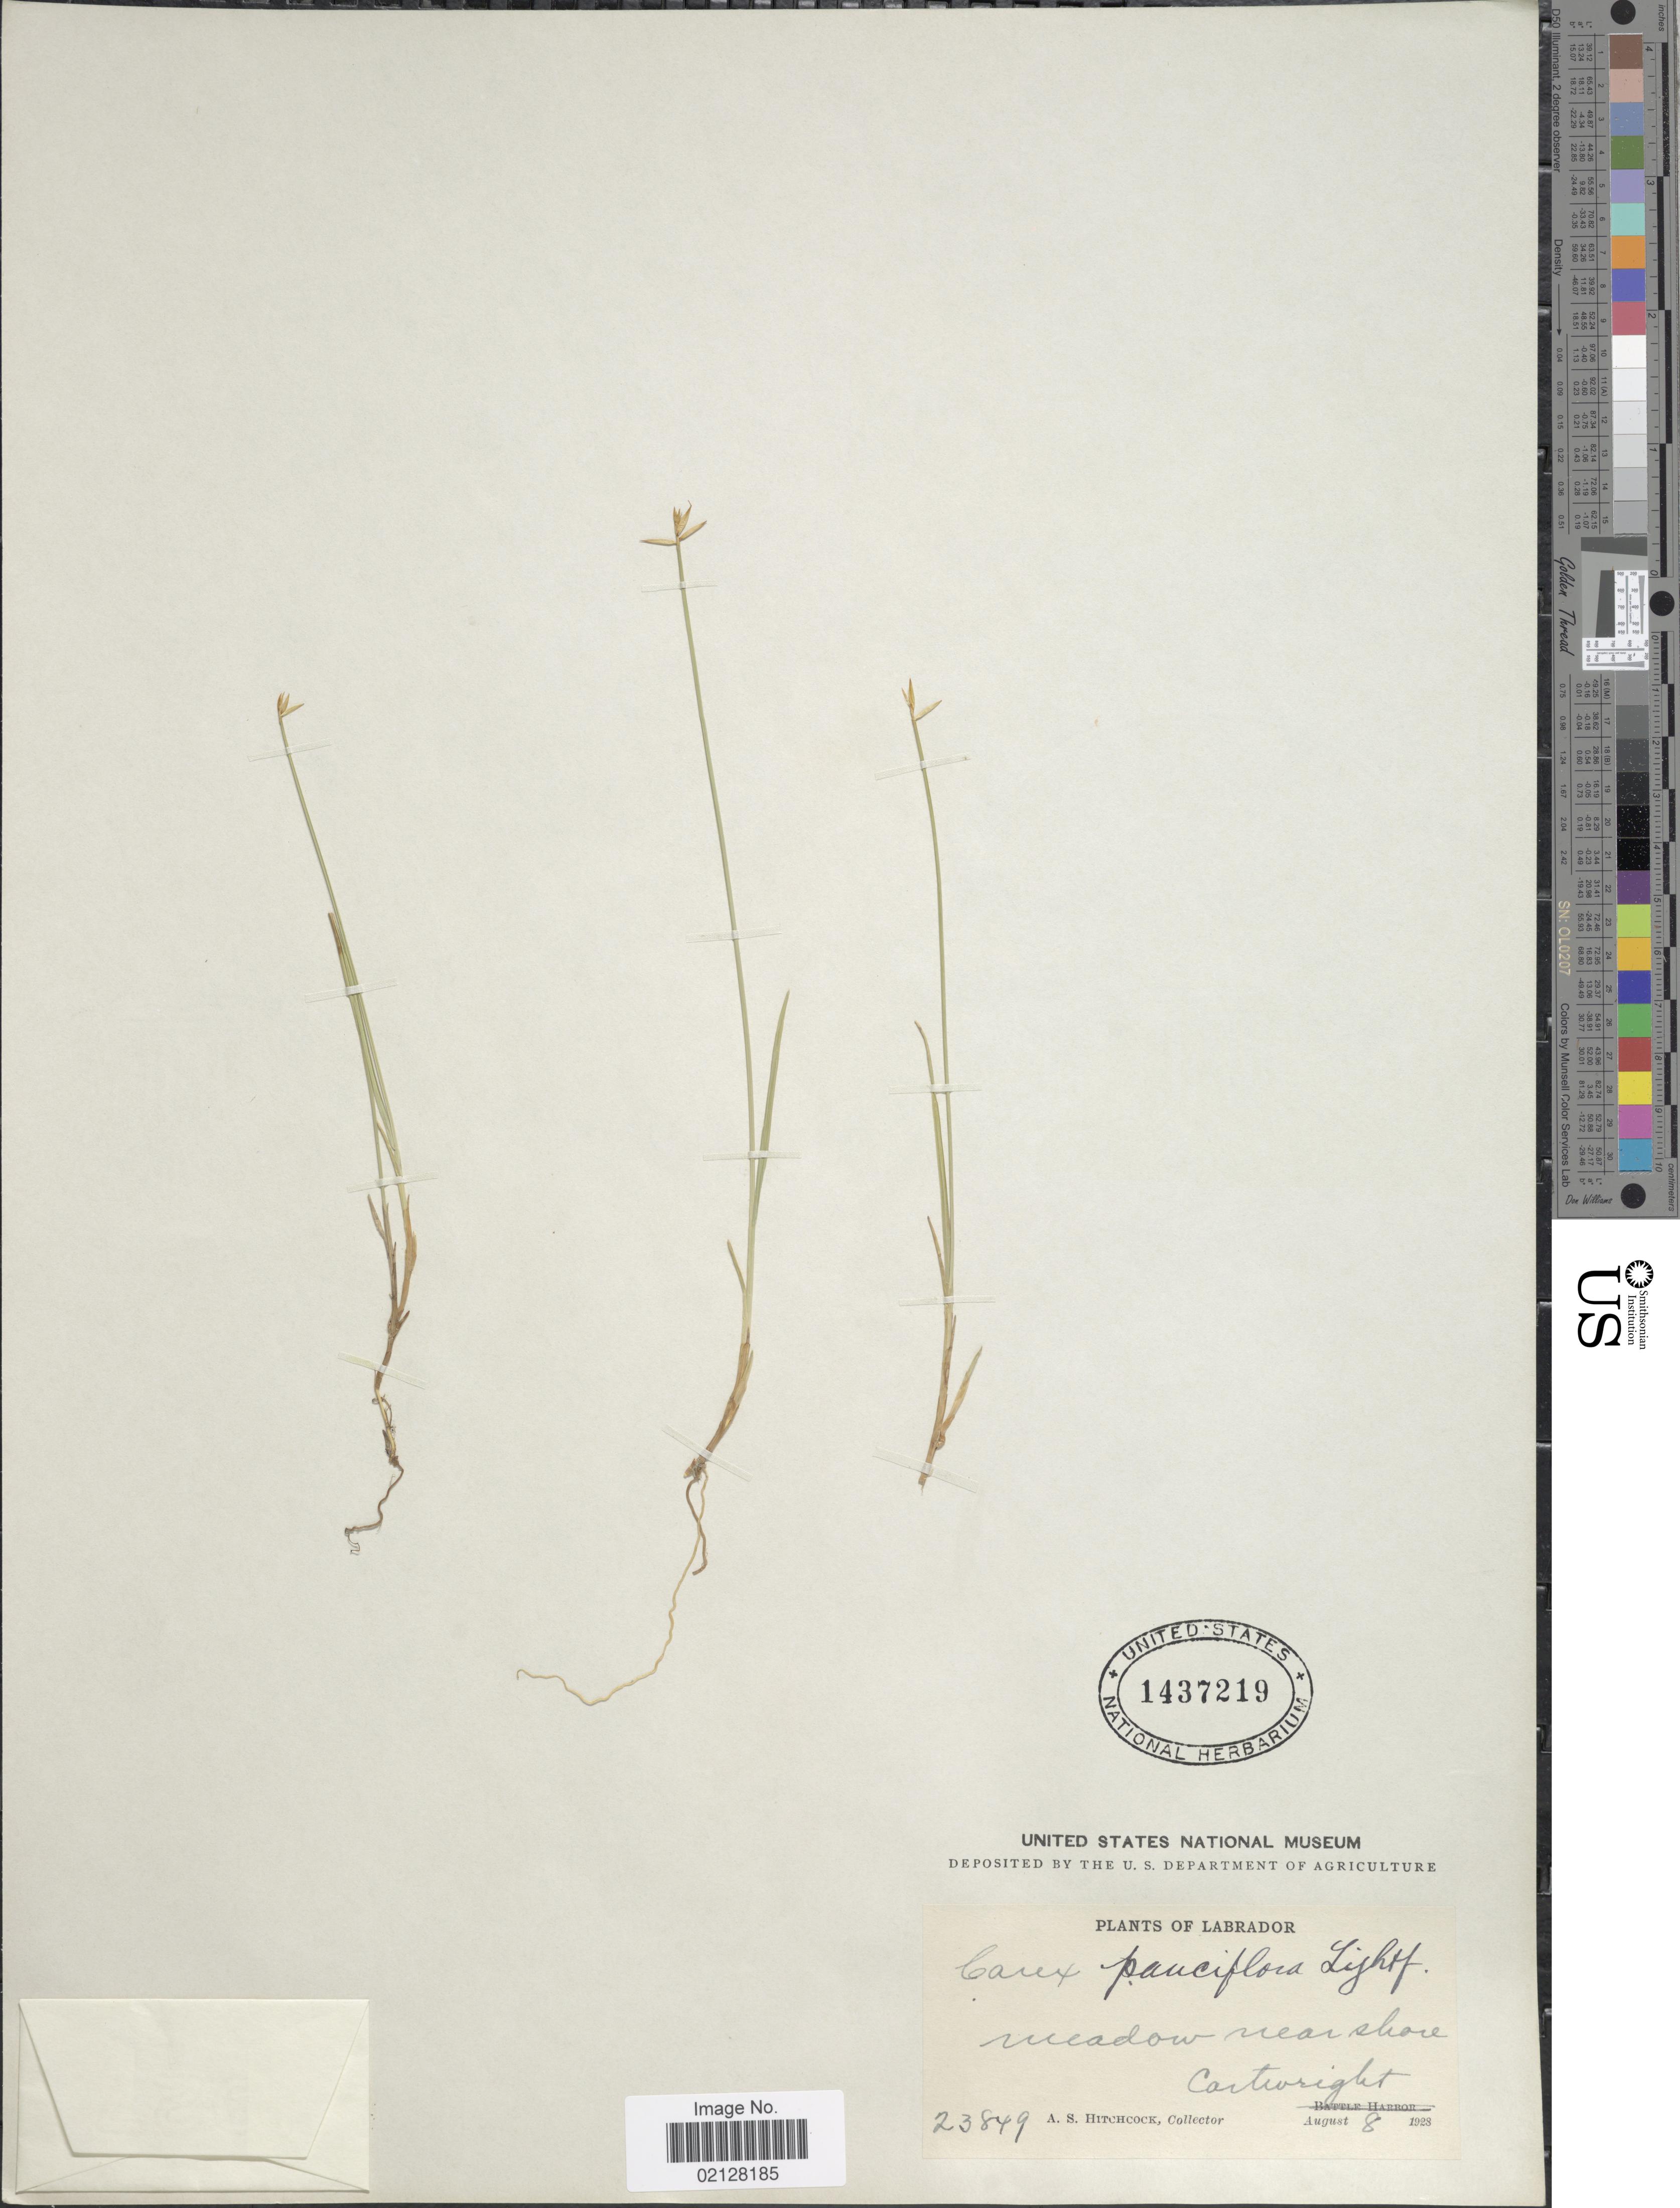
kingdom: Plantae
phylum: Tracheophyta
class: Liliopsida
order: Poales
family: Cyperaceae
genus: Carex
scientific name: Carex pauciflora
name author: Lightf.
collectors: A. S. Hitchcock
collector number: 23849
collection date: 1928-08-08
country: Canada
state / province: Newfoundland and Labrador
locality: Labrador. Cartwright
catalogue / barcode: US 1437219